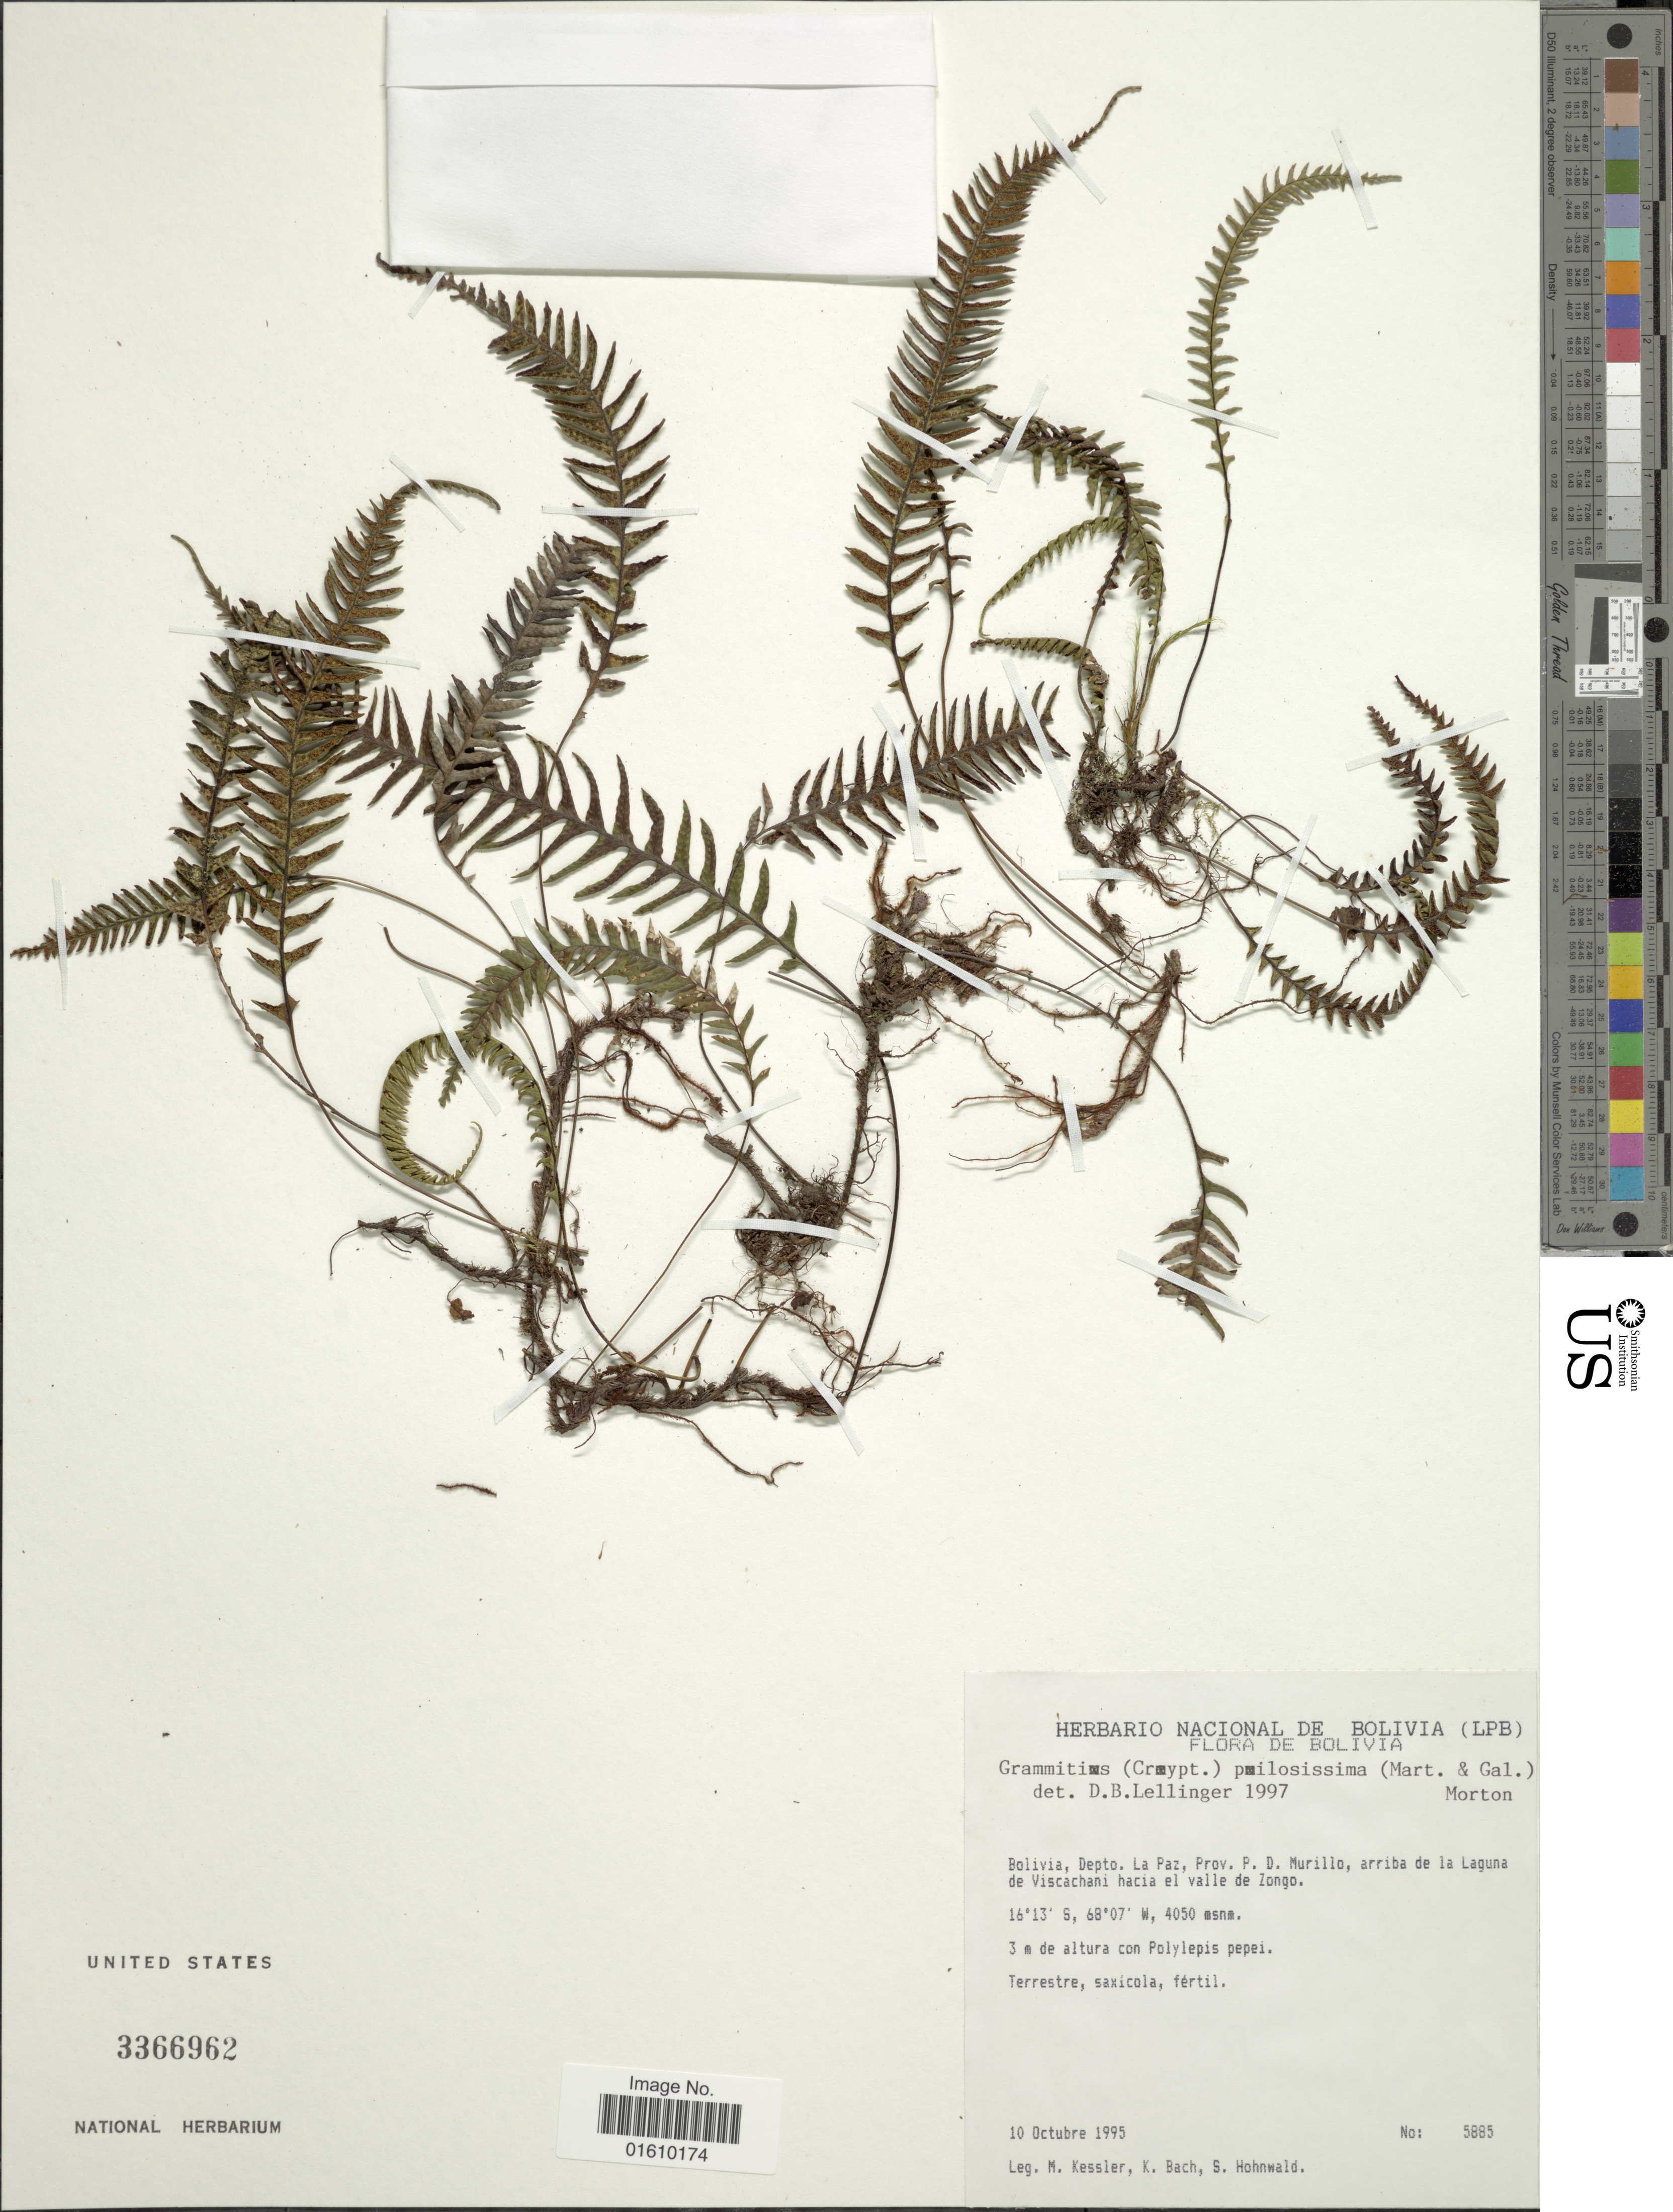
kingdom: Plantae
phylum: Tracheophyta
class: Polypodiopsida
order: Polypodiales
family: Polypodiaceae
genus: Melpomene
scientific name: Melpomene pilosissima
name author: (M. Martens & Galeotti) A.R. Sm. & R.C. Moran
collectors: M. Kessler, K. Bach & S. Hohnwald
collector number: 5885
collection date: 1995-10-10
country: Bolivia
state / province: La Paz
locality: Prov. P. D. Murillo, arriba de la Laguna de Viscachani hacia el valle de Zongo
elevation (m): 4050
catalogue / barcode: US 3366962